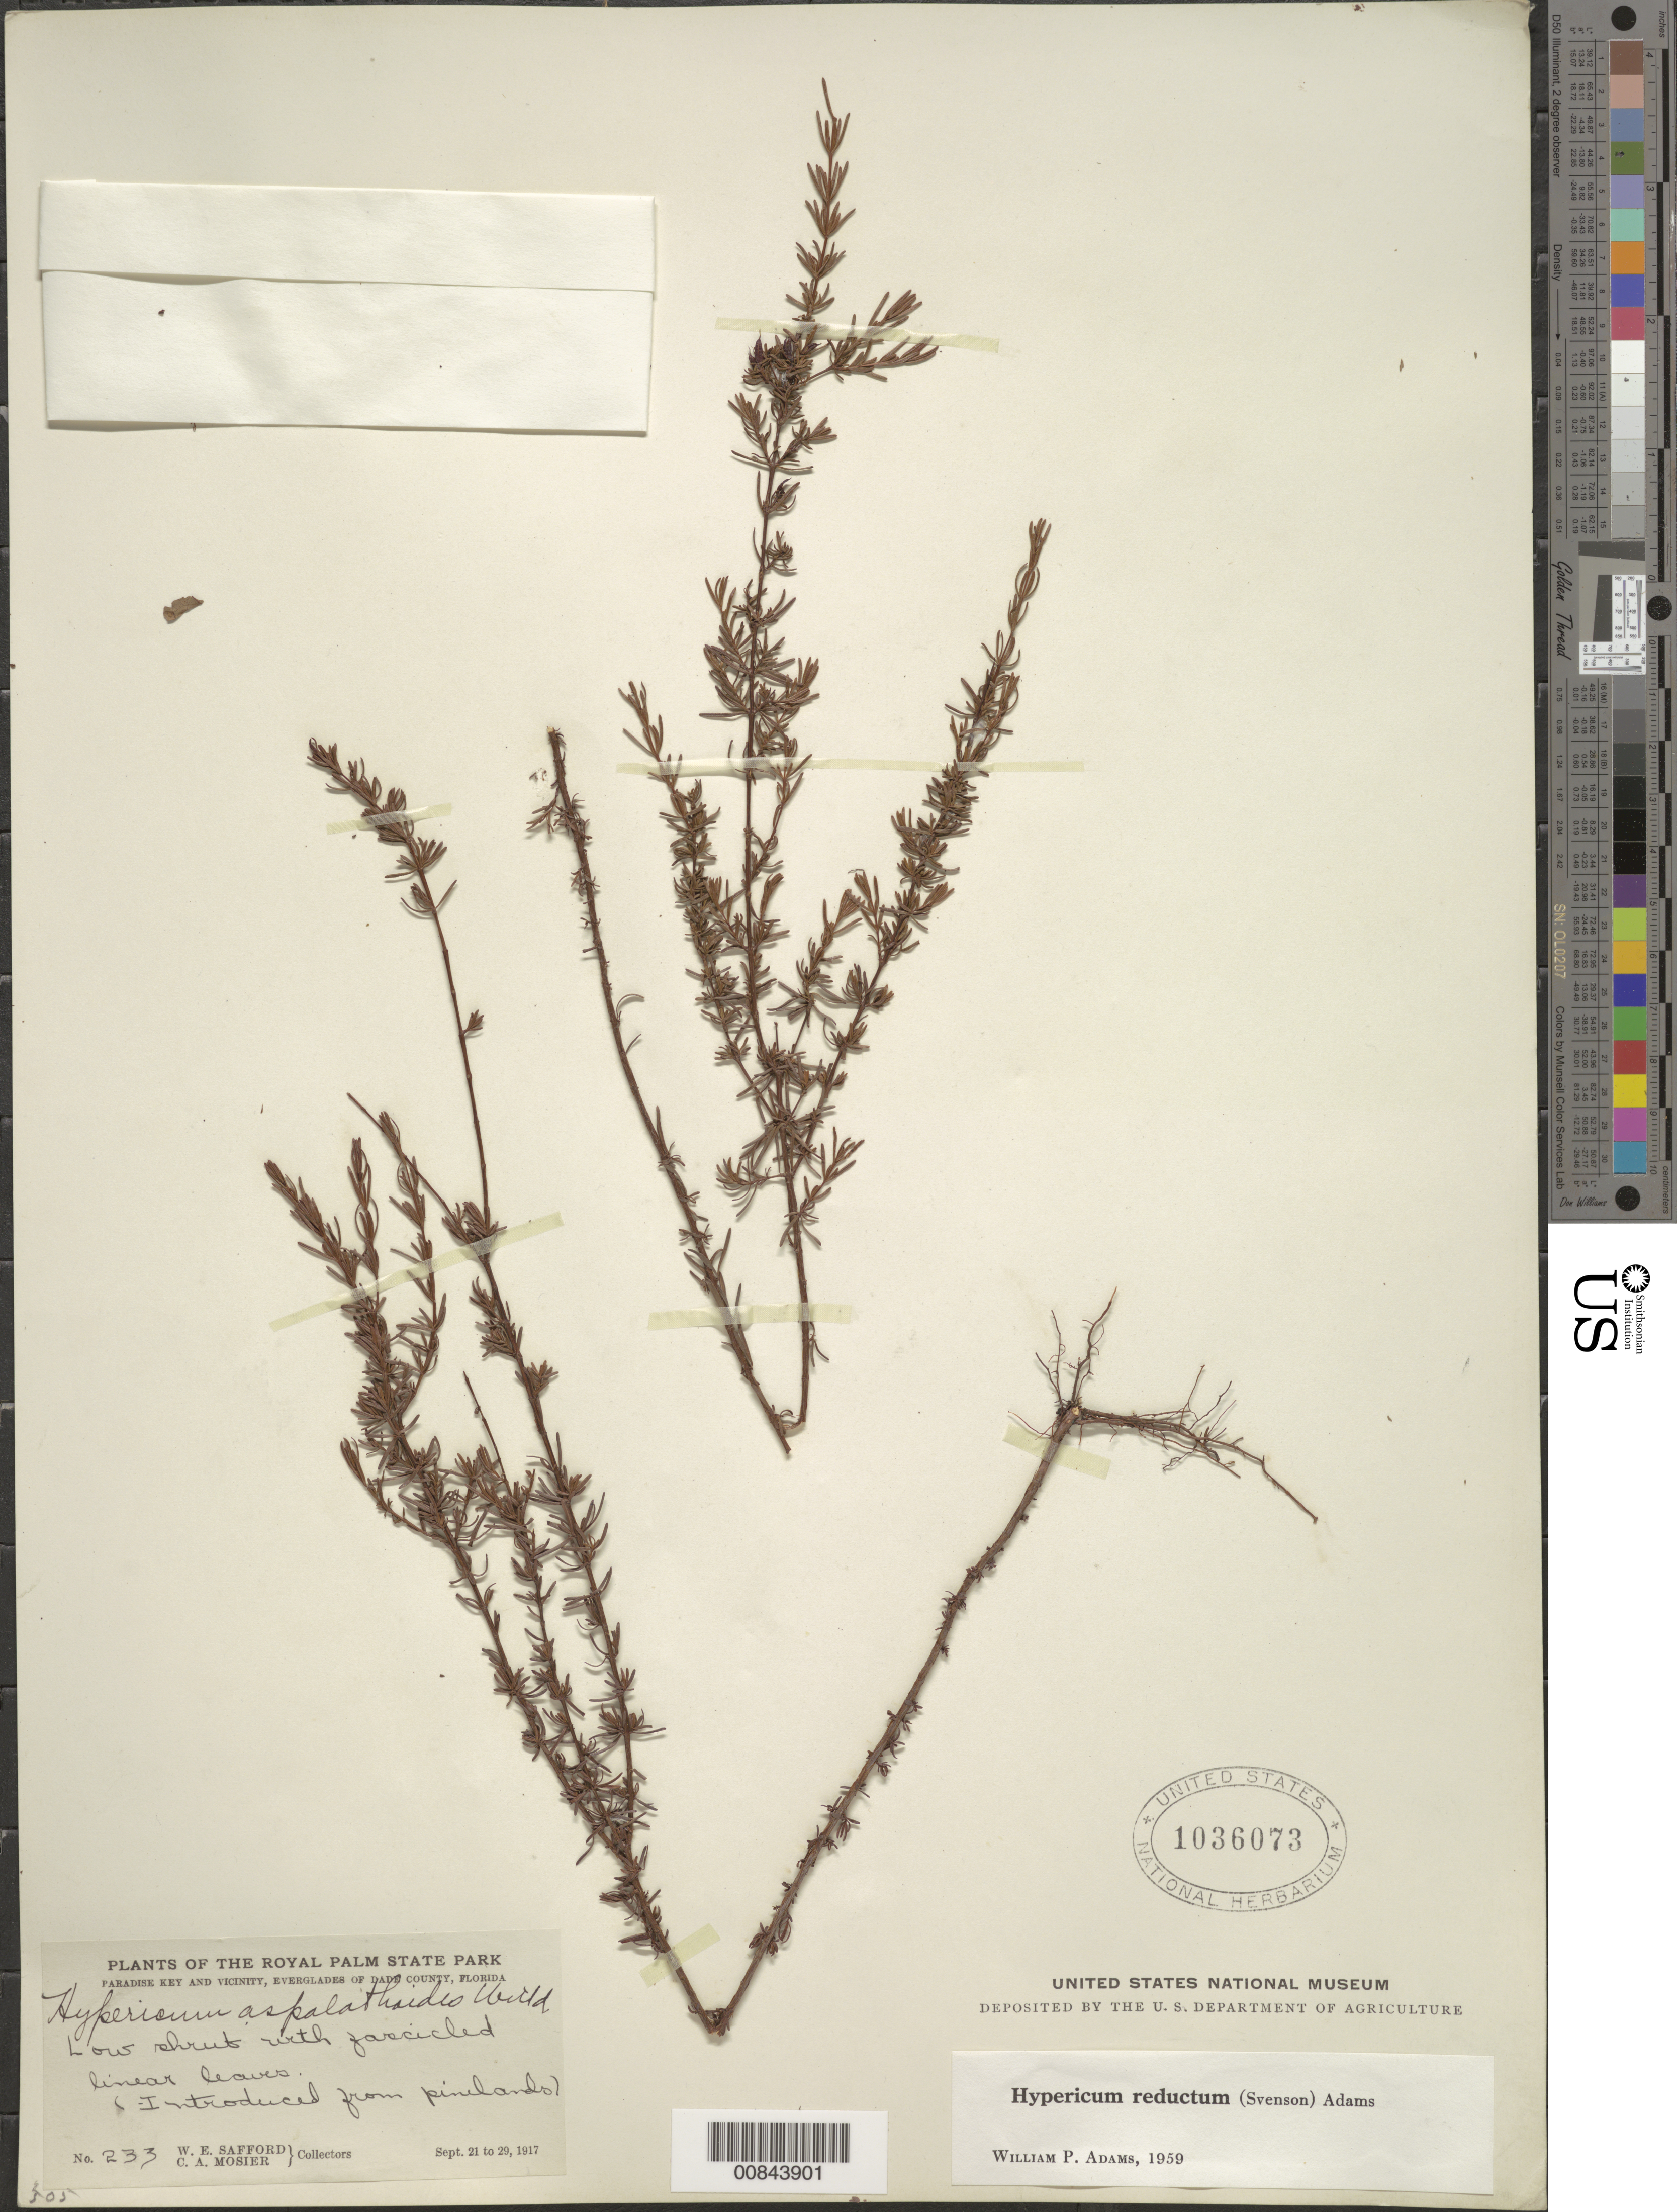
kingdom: Plantae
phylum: Tracheophyta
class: Magnoliopsida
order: Malpighiales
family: Hypericaceae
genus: Hypericum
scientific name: Hypericum brachyphyllum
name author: (Spach) Steud.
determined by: Strong, Mark T., (BOT), Smithsonian Institution - National Museum of Natural History (UNITED STATES)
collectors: W. E. Safford & C. A. Mosier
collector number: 233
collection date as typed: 21 Sep 1917 to 29 Sep 1917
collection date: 1917-09-21/1917-09-29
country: United States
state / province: Florida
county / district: Dade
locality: Paradise Key and vicinity, Everglades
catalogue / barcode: US 1036073-2